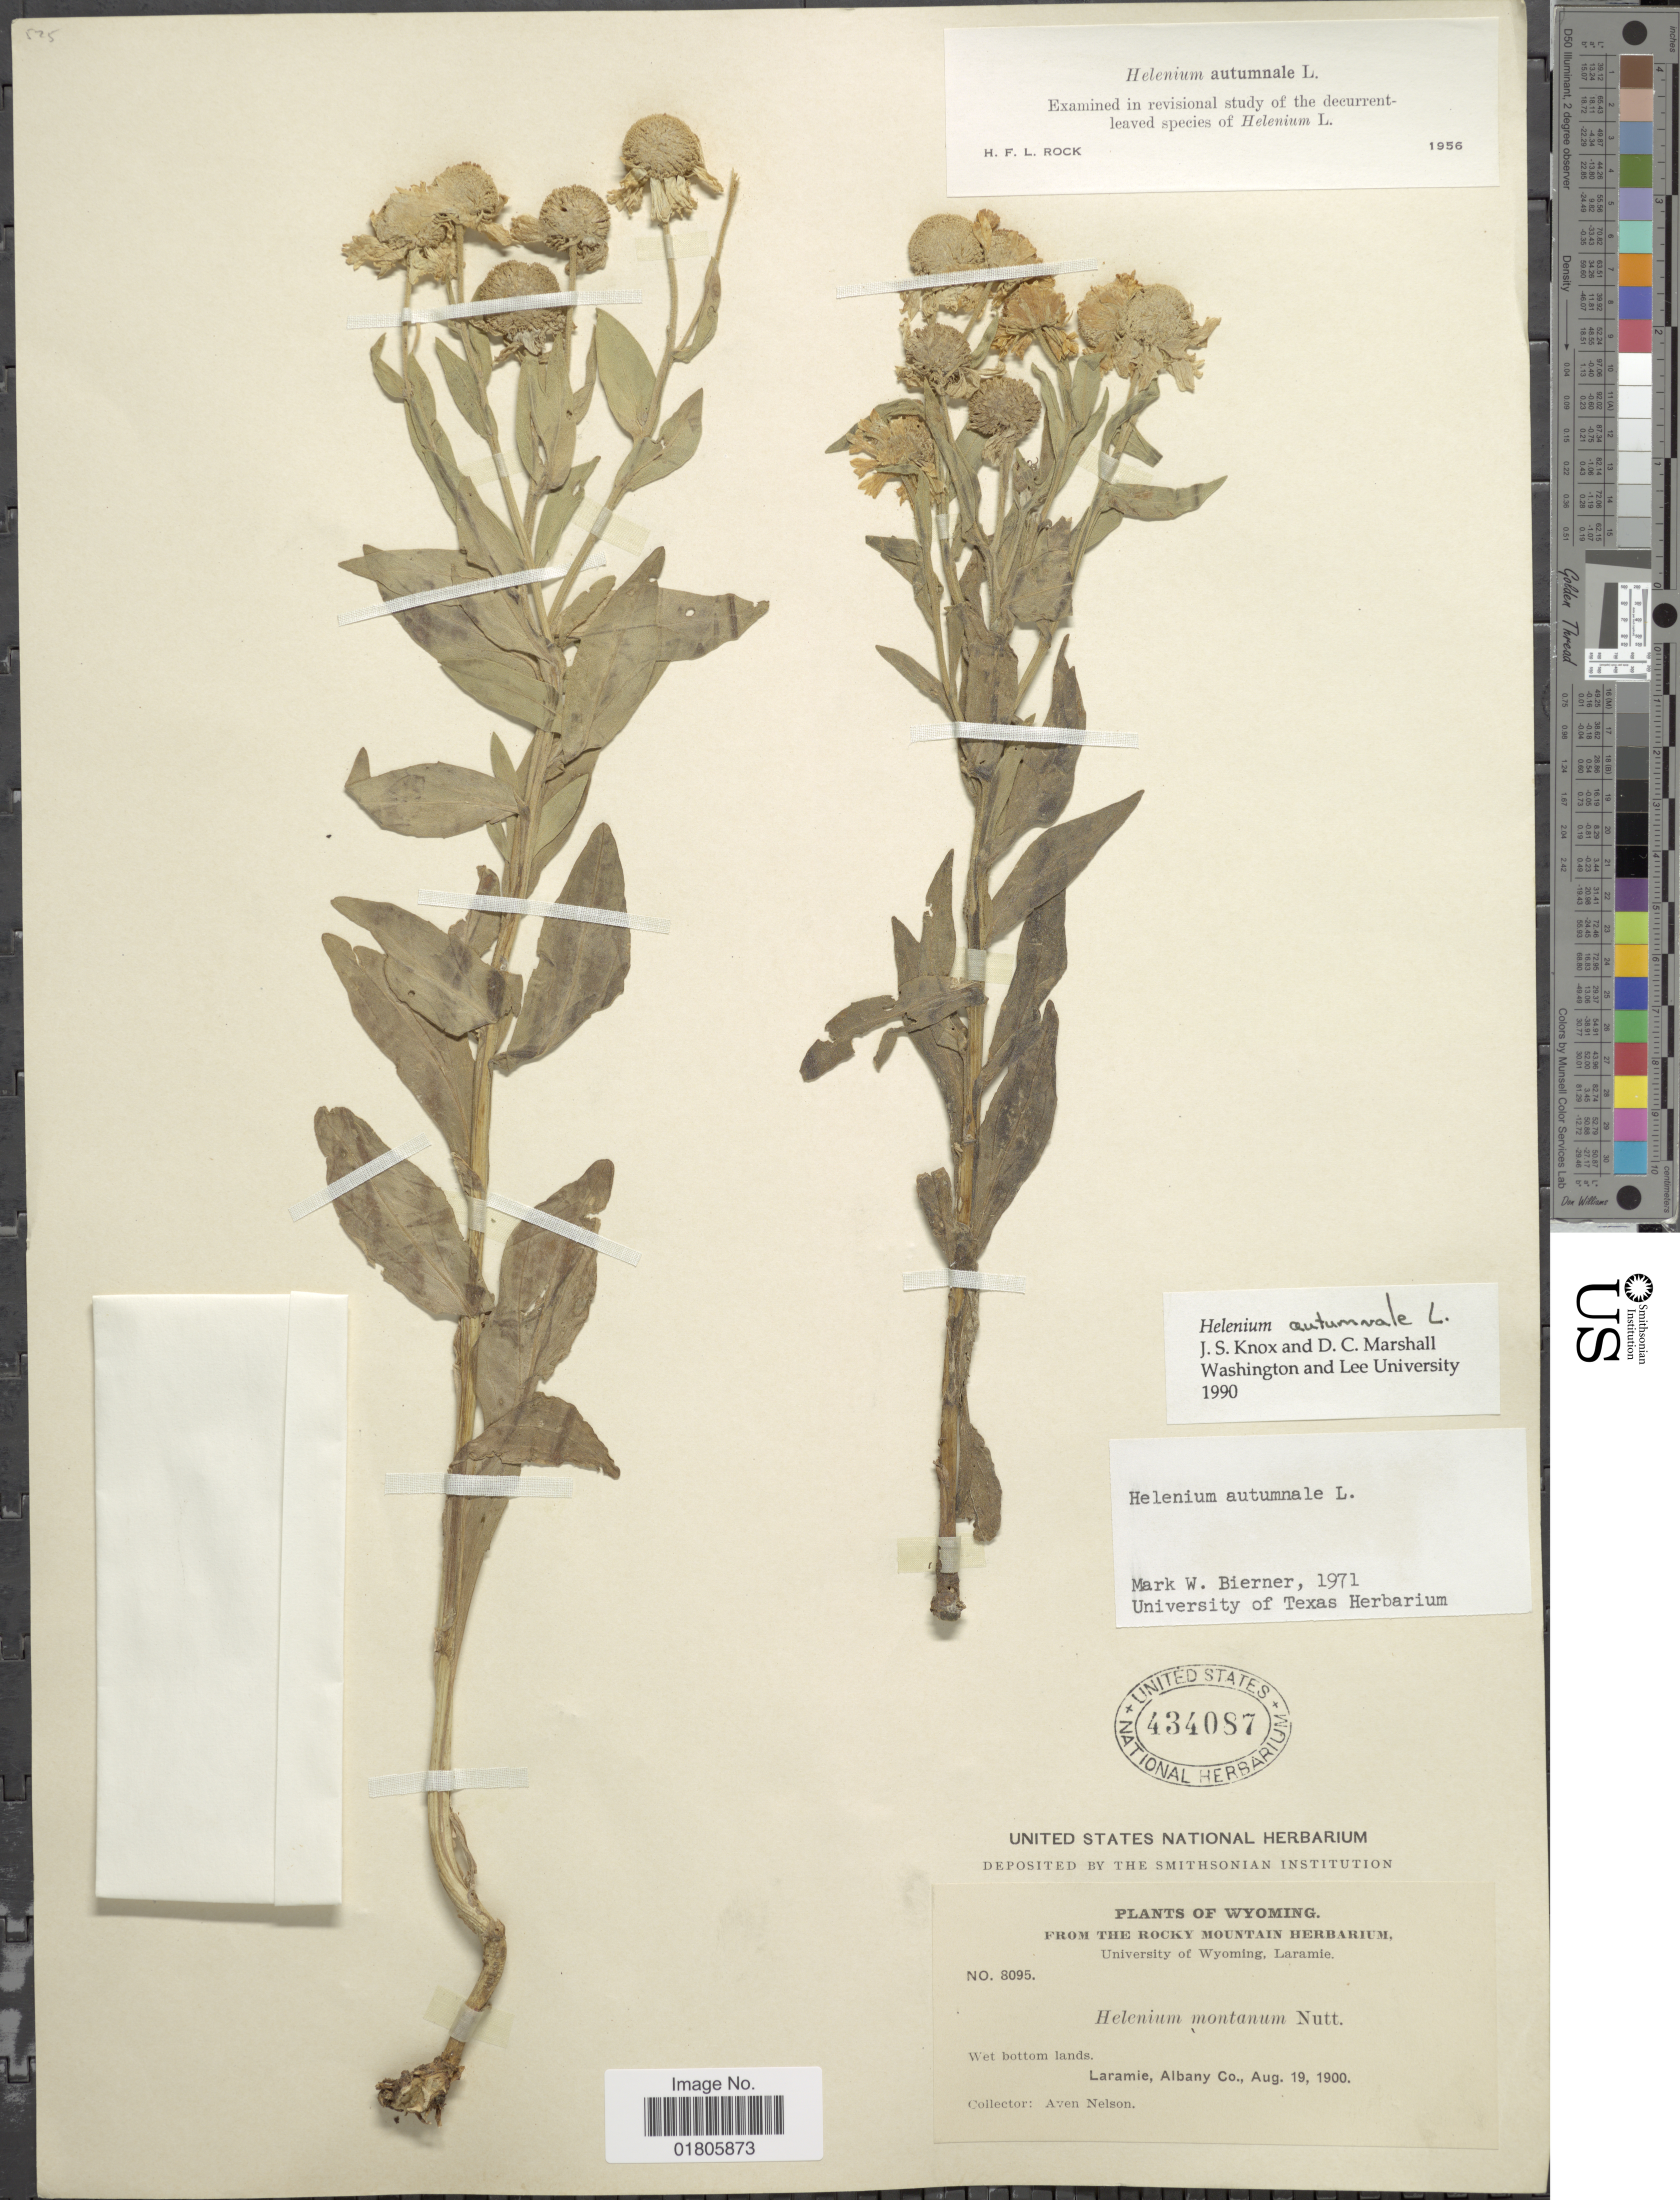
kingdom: Plantae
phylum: Tracheophyta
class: Magnoliopsida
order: Asterales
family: Asteraceae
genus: Helenium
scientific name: Helenium autumnale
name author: L.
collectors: A. Nelson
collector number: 8095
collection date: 1900-08-19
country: United States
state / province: Wyoming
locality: Laramie, Albany Co.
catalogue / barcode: US 434087